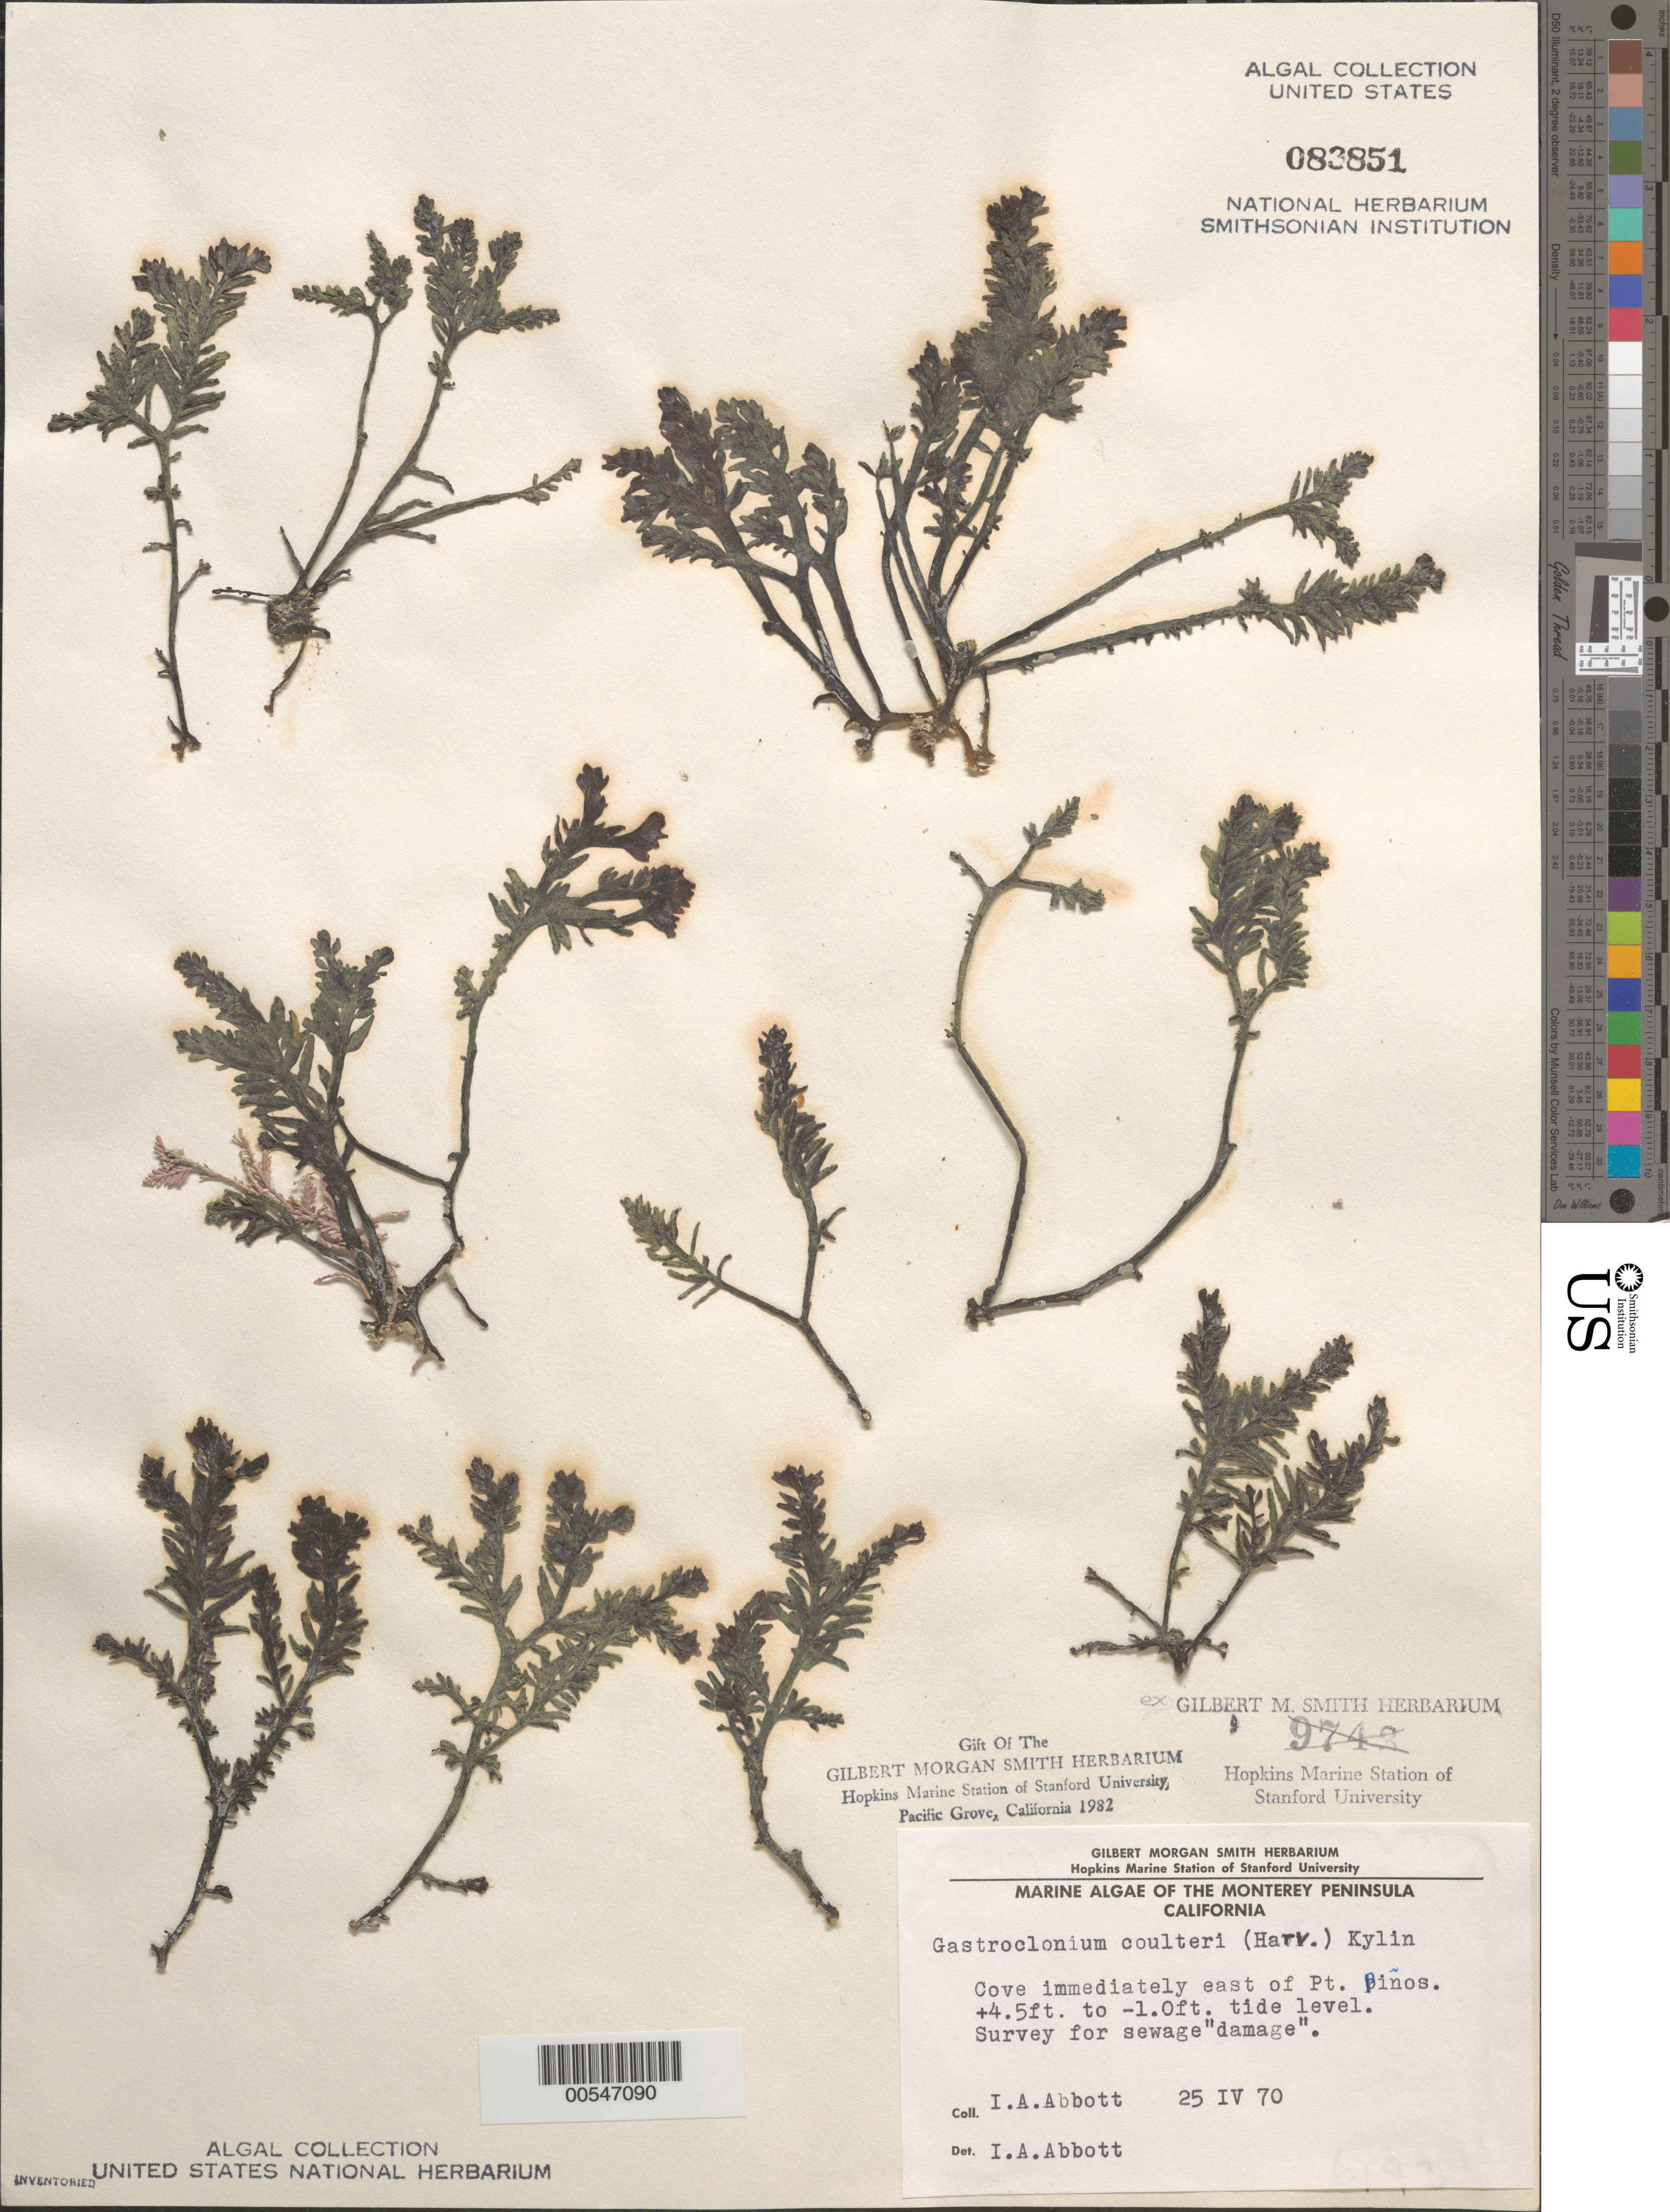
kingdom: Plantae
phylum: Rhodophyta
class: Florideophyceae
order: Rhodymeniales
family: Champiaceae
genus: Neogastroclonium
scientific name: Neogastroclonium subarticulatum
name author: (Turner) L. Le Gall et al.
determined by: Algae name updating Project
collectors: I. A. Abbott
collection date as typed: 25 Apr 1970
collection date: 1970-04-25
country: United States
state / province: California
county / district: Monterey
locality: Cove just east of Point Pinos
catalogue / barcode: US 83851